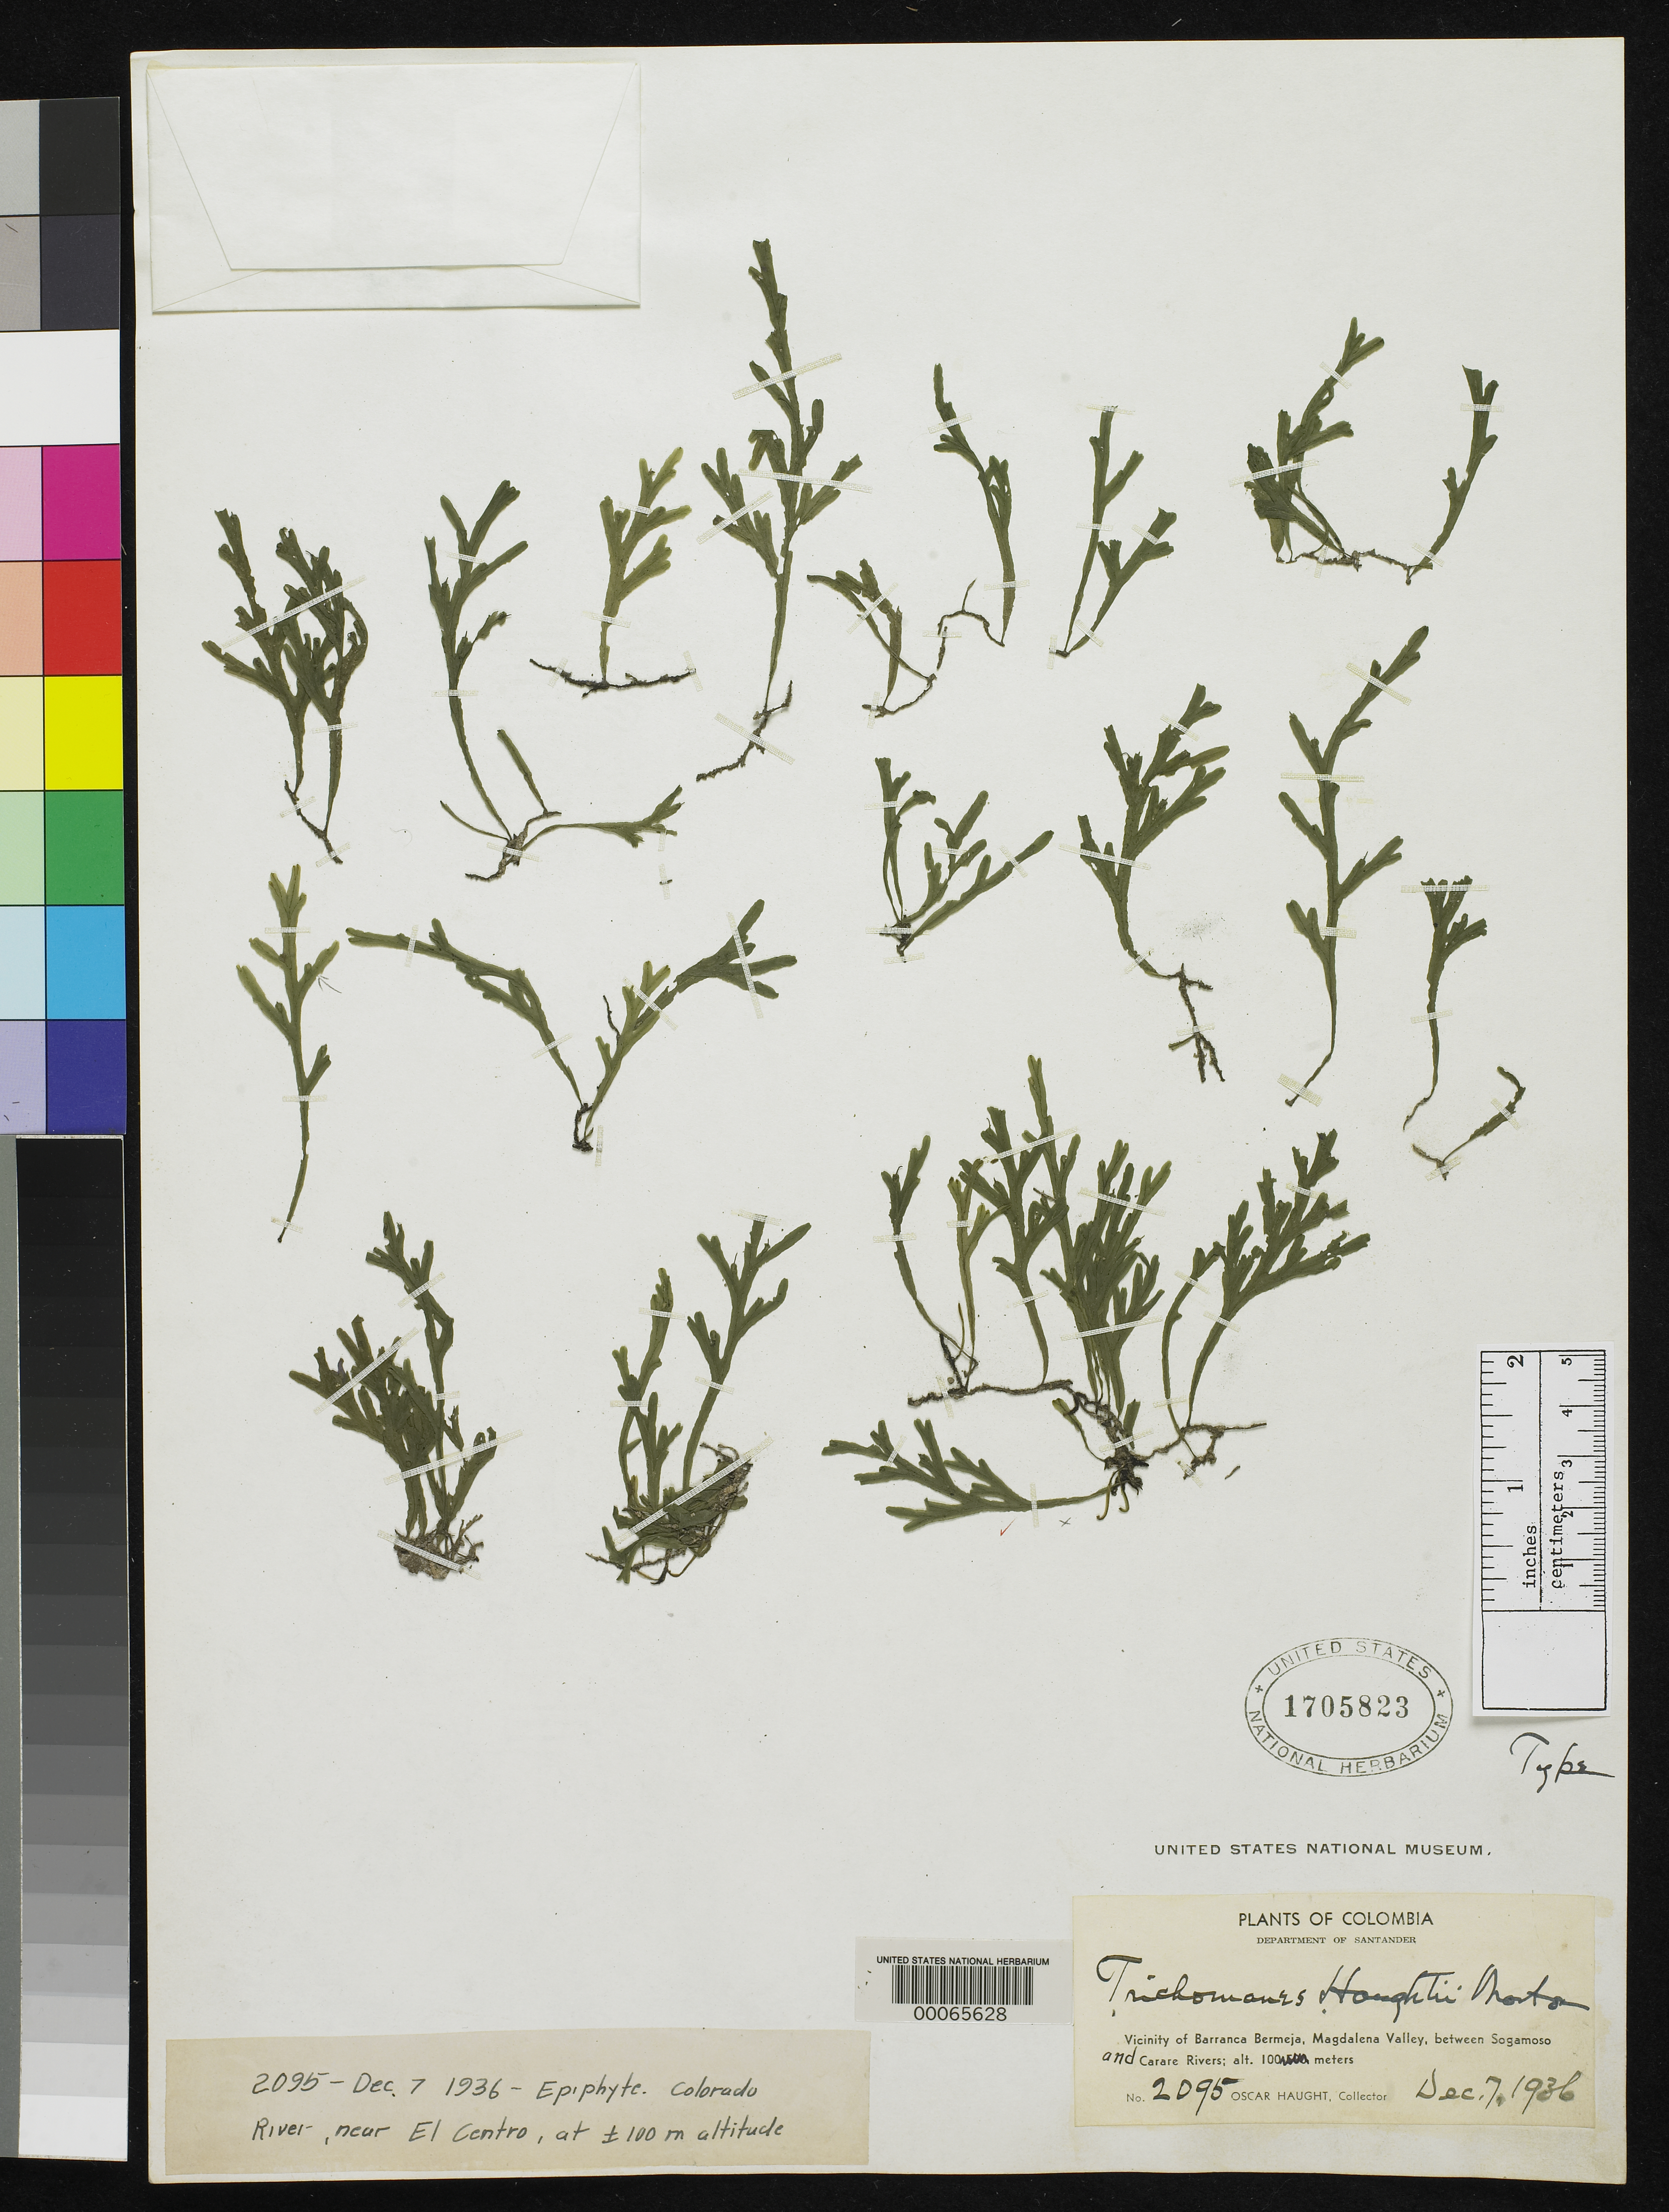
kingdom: Plantae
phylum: Tracheophyta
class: Polypodiopsida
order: Hymenophyllales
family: Hymenophyllaceae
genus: Trichomanes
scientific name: Trichomanes haughtii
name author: C.V. Morton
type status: Holotype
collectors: O. L. Haught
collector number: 2095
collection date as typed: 07 Sep 1936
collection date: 1936-09-07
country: Colombia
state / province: Santander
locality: Vicinity of Barrancabermeja, Magdalena Valley, between Sogamoso & Colorado Rivers.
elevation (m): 100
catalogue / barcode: US 1705823